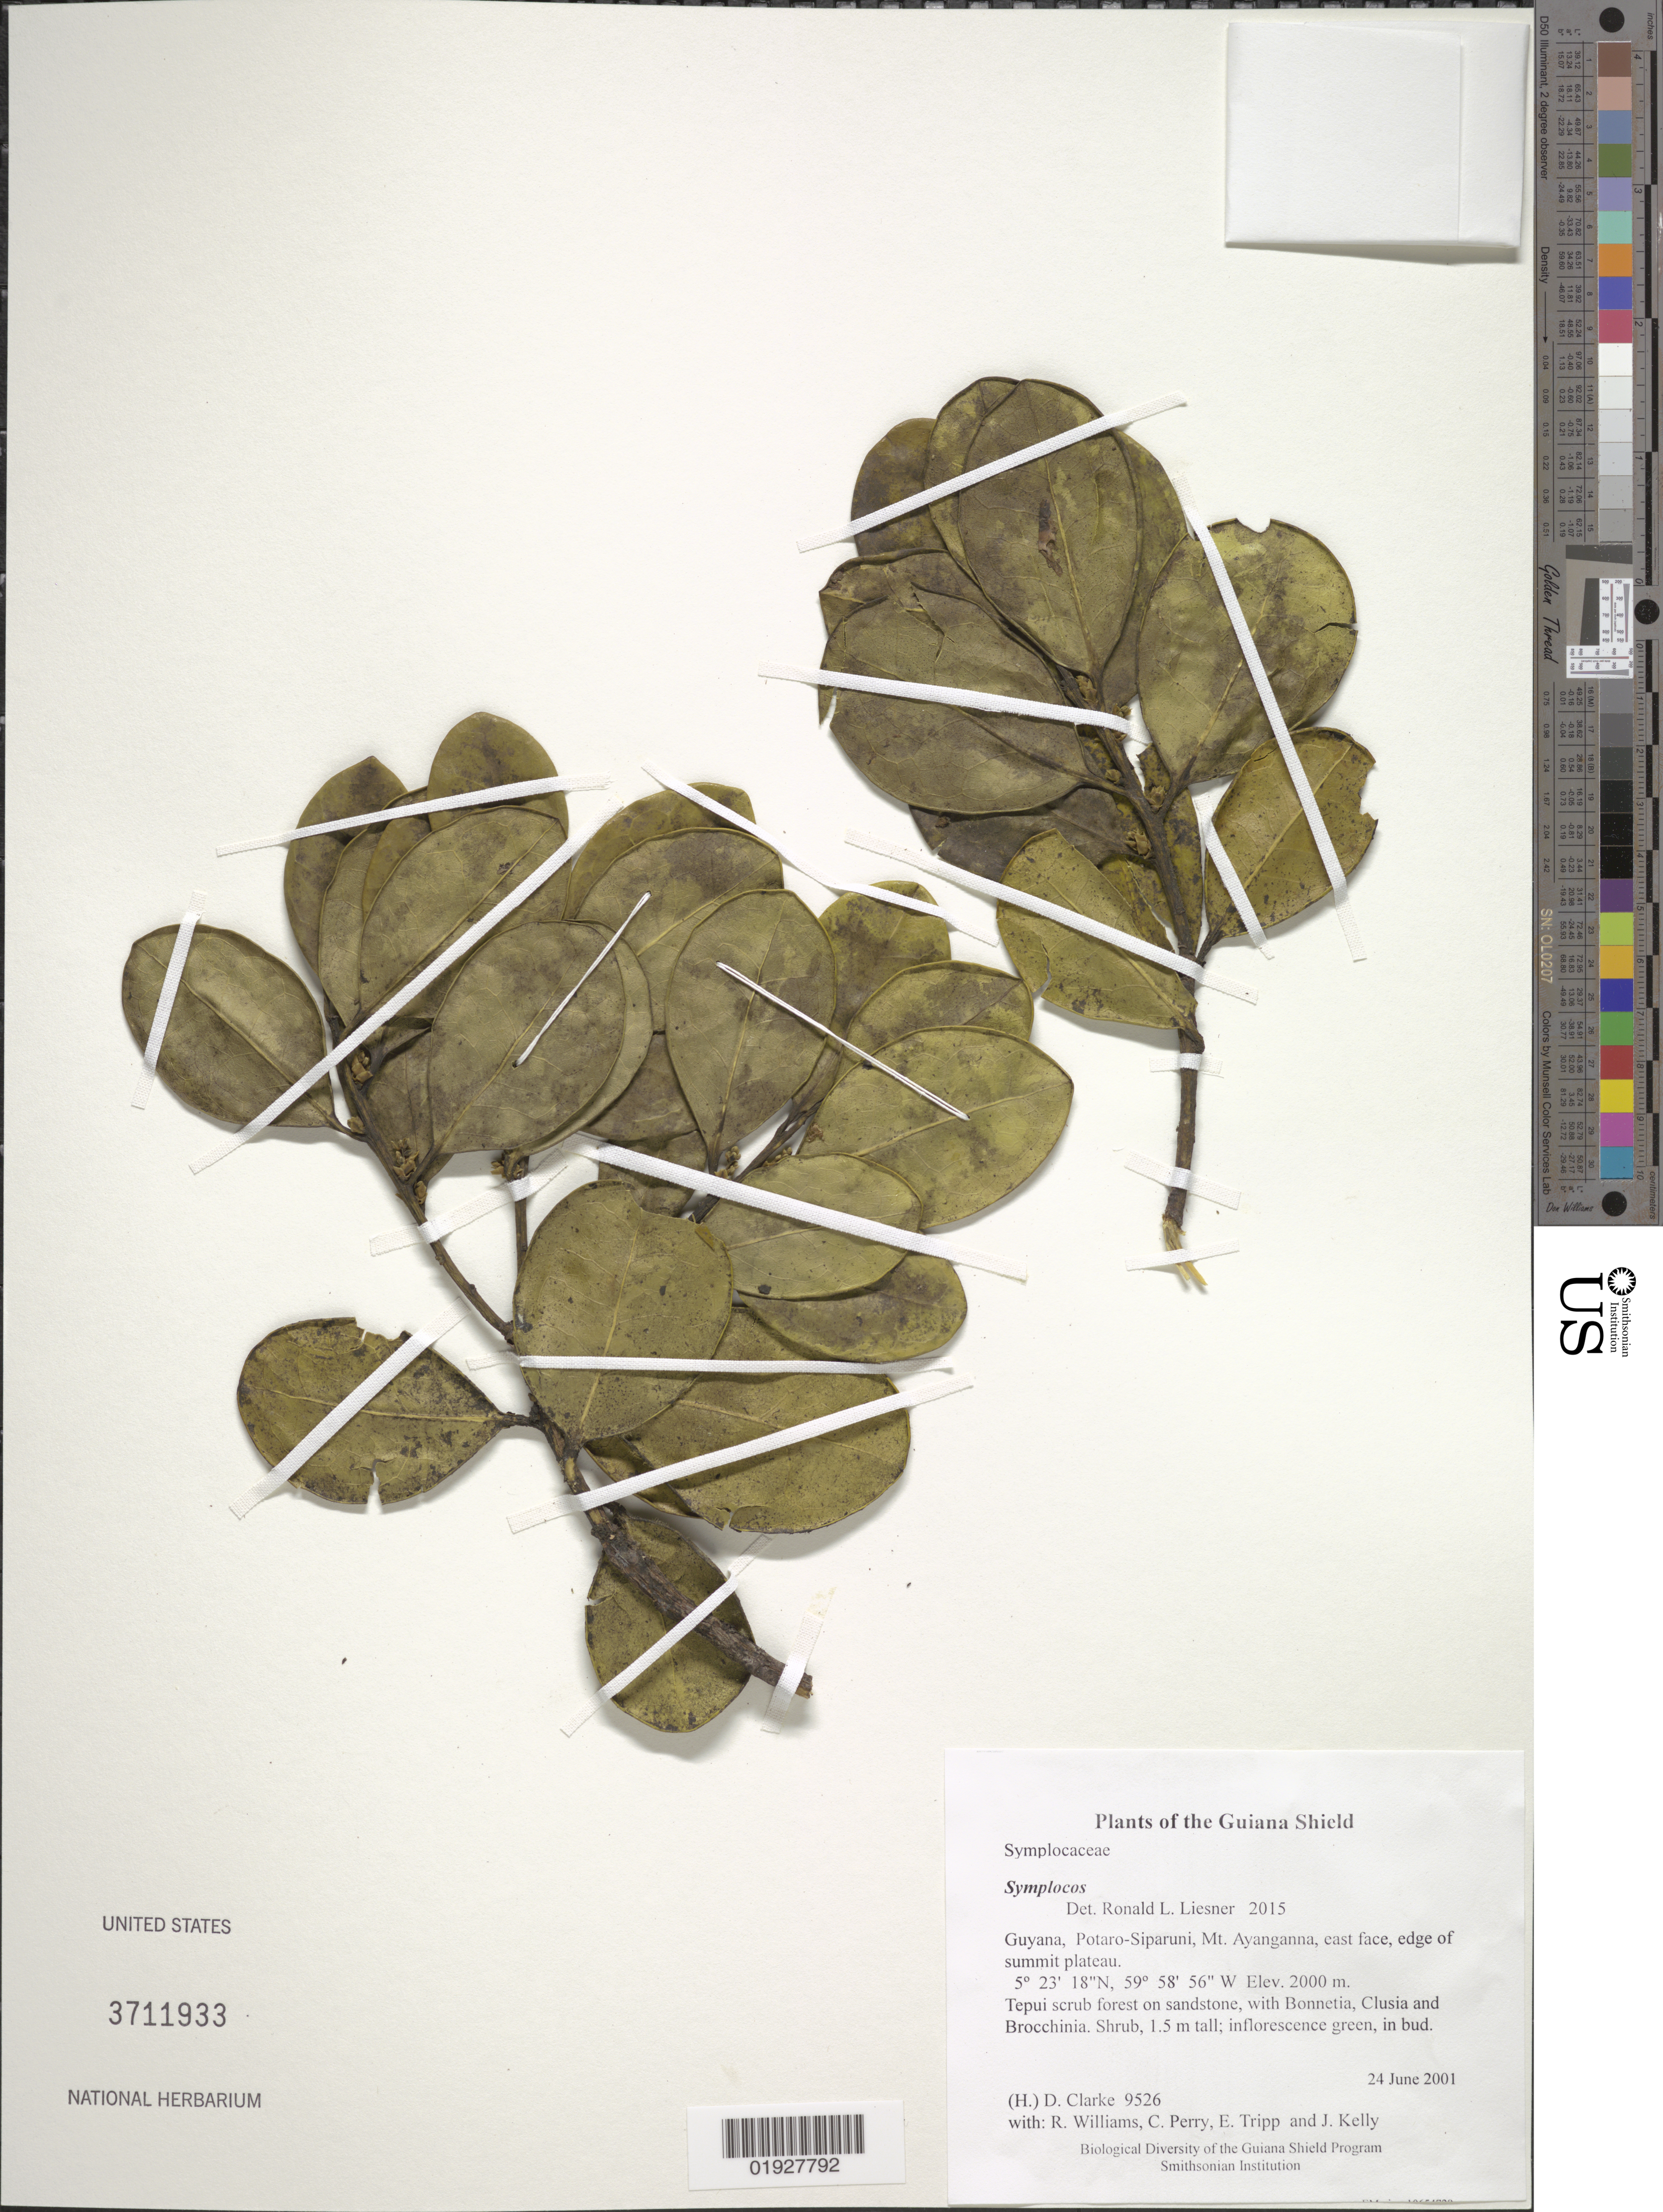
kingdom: Plantae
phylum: Tracheophyta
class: Magnoliopsida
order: Ericales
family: Symplocaceae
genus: Symplocos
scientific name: Symplocos sp.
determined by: Liesner, R. L.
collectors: H. D. Clarke, R. Williams, C. Perry, E. Tripp & J. Kelly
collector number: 9526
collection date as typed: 24 June 2001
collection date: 2001-06-24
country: Guyana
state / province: Potaro-Siparuni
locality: Mt. Ayanganna, east face, edge of summit plateau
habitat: Tepui scrub forest on sandstone, with Bonnetia, Clusia and Brocchinia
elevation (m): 2000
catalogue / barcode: US 3711933